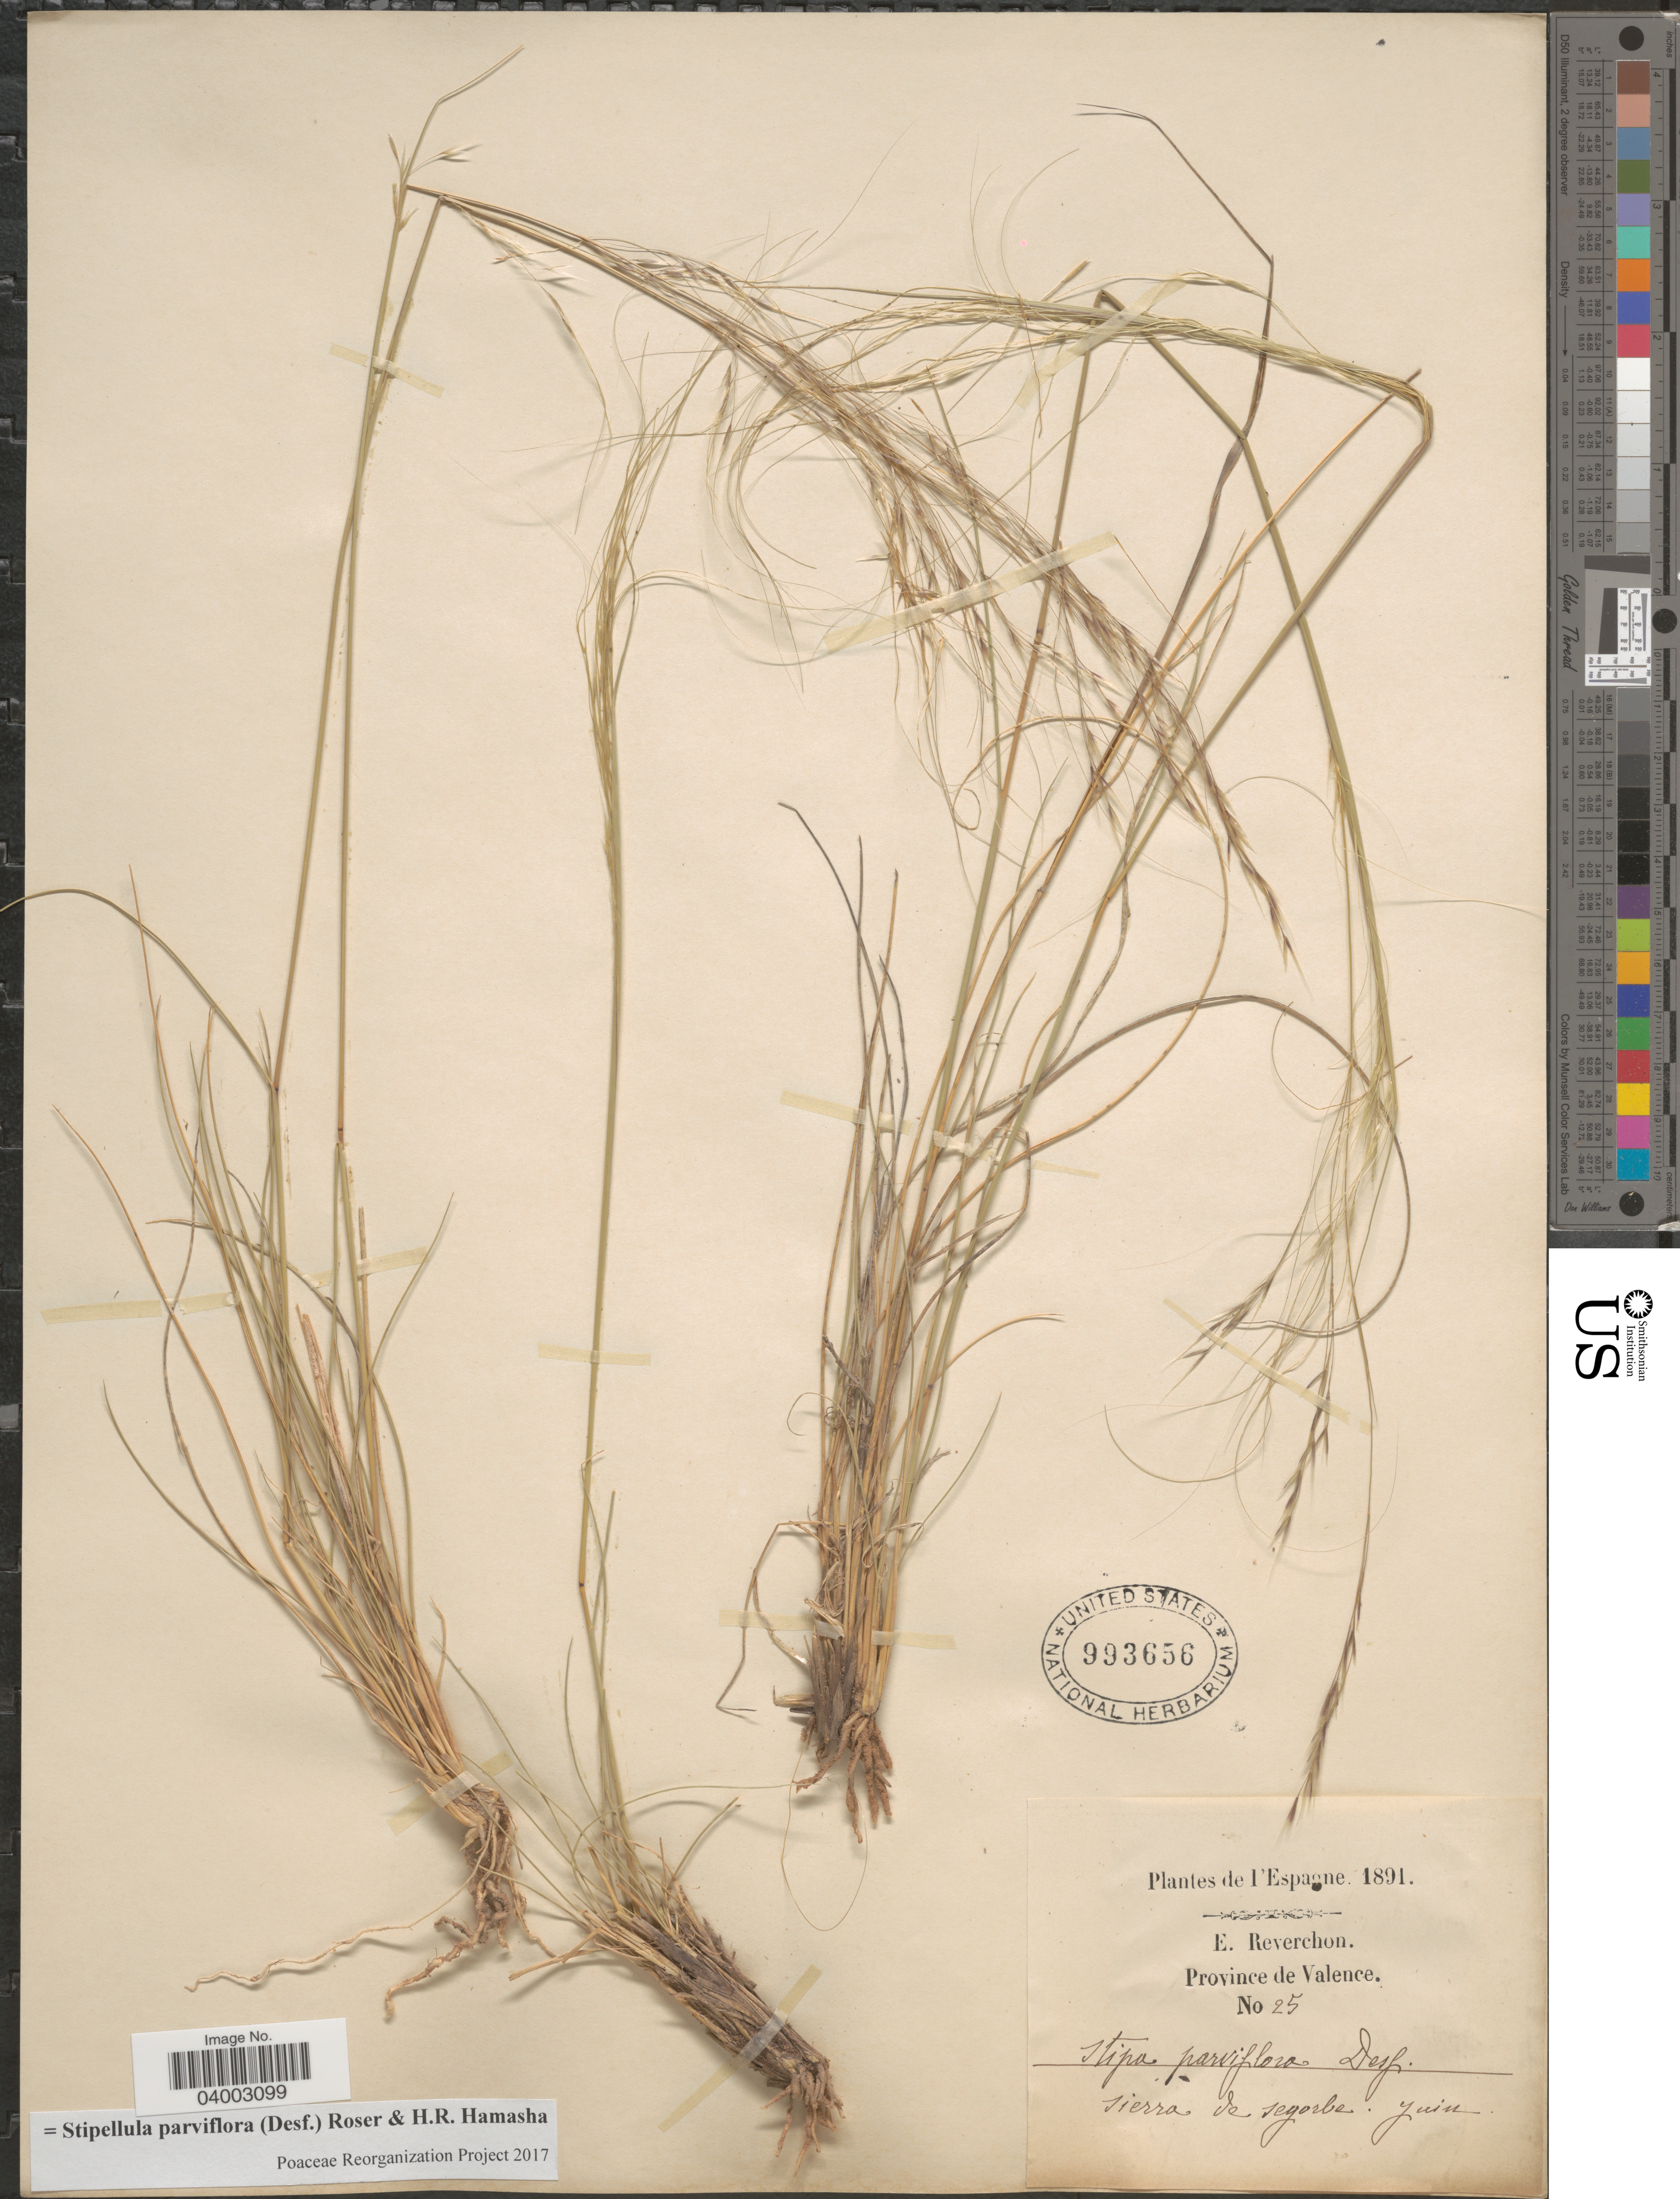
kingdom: Plantae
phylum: Tracheophyta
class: Liliopsida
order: Poales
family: Poaceae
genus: Stipellula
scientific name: Stipellula parviflora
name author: (Desf.) Röser & H. R. Hamasha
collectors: E. Reverchon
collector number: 25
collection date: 1891-06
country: Spain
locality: L'Espagne. Province de Valence. Sierra de segorbe.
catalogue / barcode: US 993656